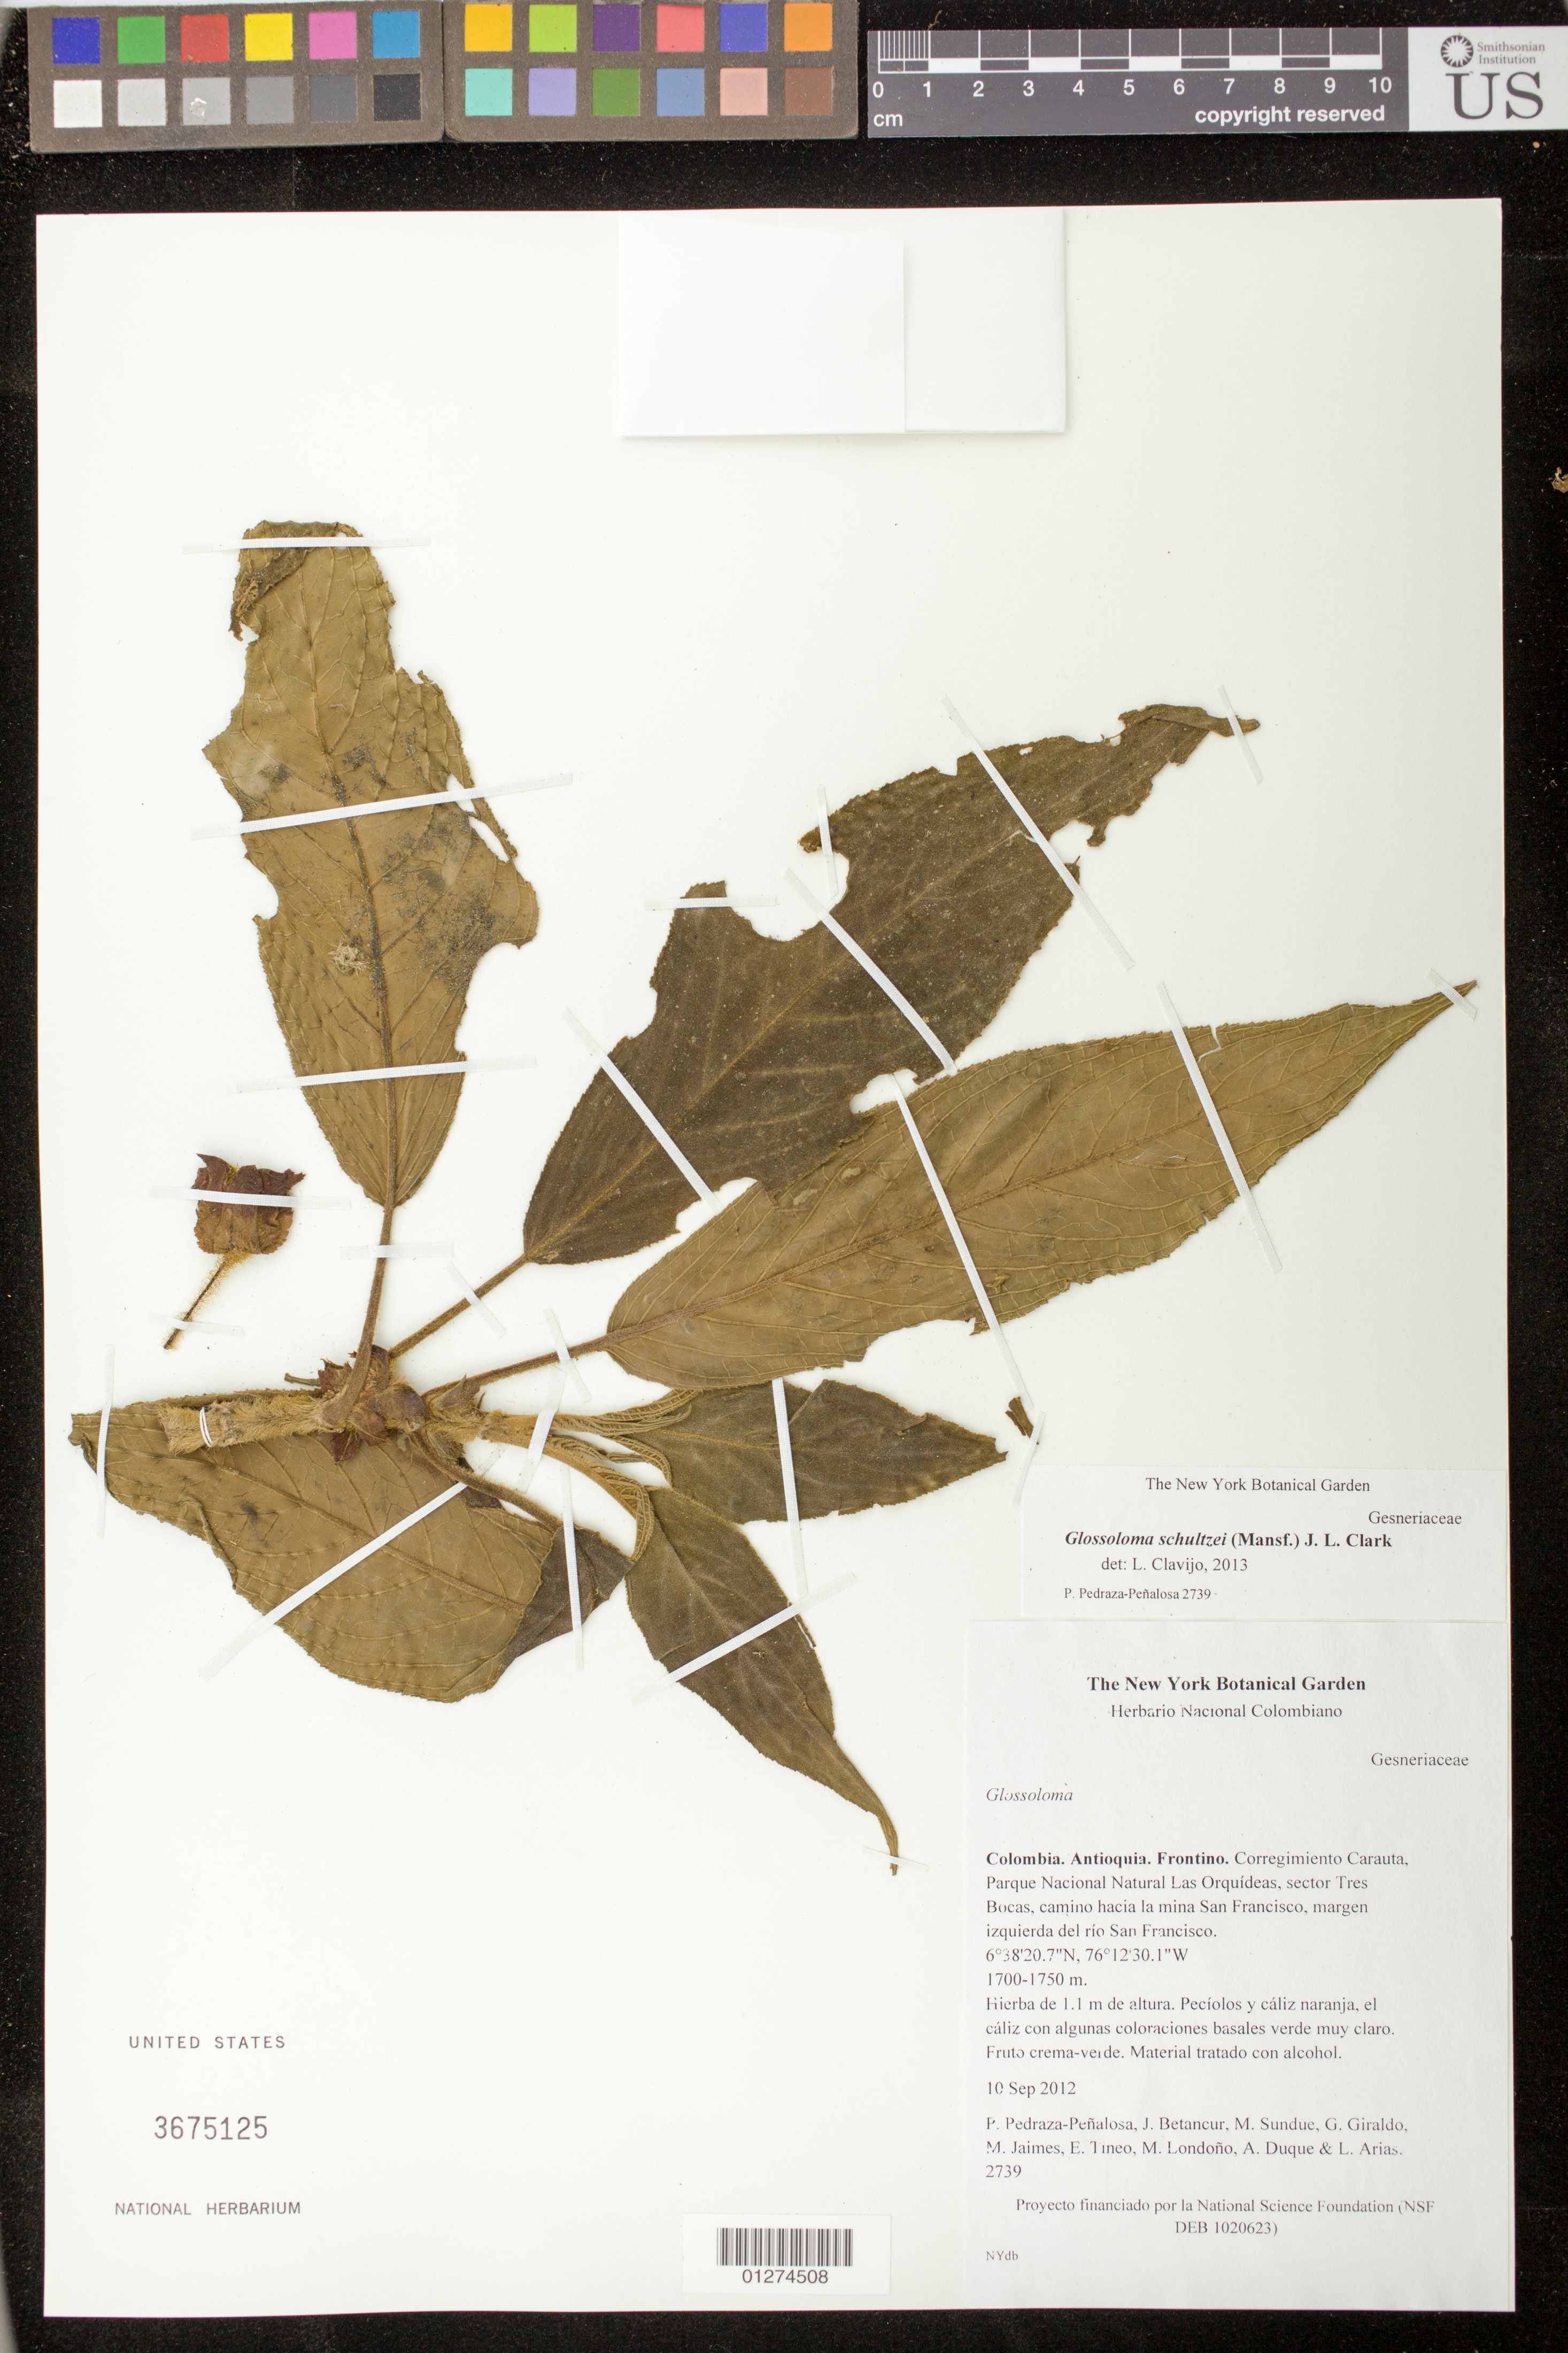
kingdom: Plantae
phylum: Tracheophyta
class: Magnoliopsida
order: Lamiales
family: Gesneriaceae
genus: Glossoloma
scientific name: Glossoloma schultzei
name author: (Mansf.) J.L. Clark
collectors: P. Pedraza-Peñalosa, J. Betancur, M. Sundue, G. Giraldo & et al.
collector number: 2739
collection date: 2012-09-10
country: Colombia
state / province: Antioquia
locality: Colombia. Antioquia. Frontino. Corregimiento Carauta, parque Nacional Las Orquideas, sector Tres Bocas, camino hacia la mina San Francisco, margen izquierda del rio San Francisco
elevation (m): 1700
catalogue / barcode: US 3675125